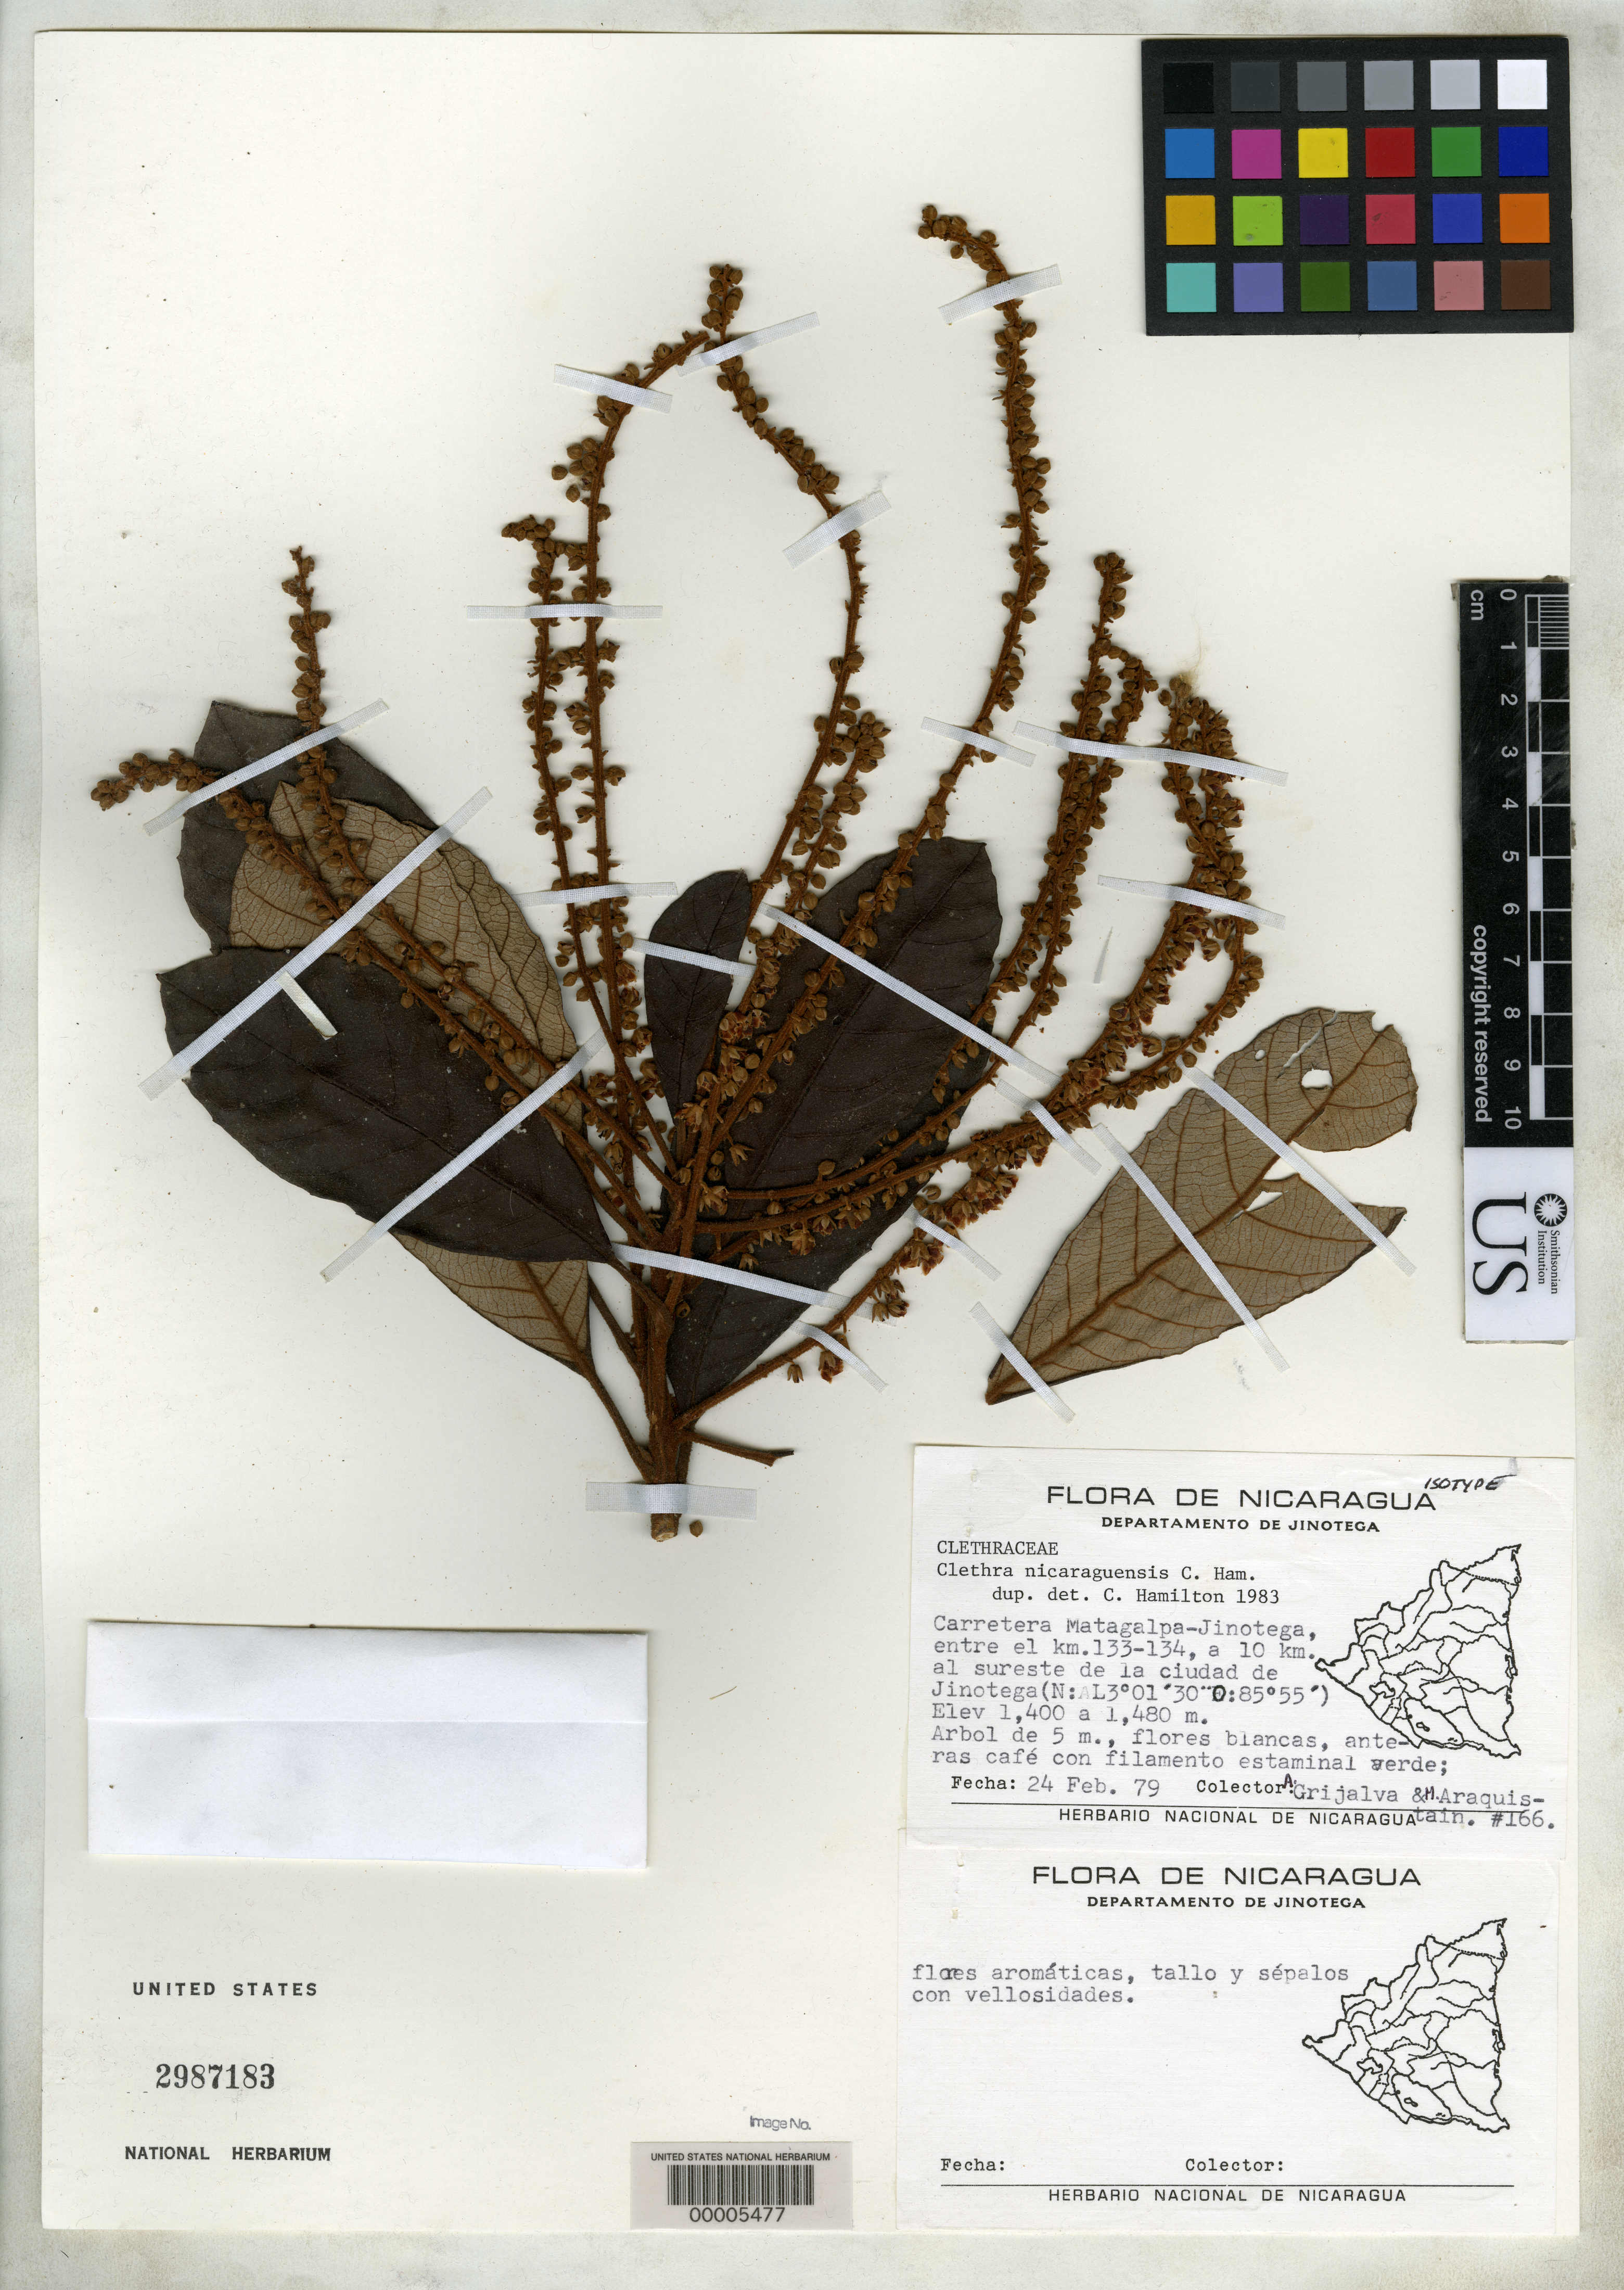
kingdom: Plantae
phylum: Tracheophyta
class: Magnoliopsida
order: Ericales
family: Clethraceae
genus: Clethra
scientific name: Clethra nicaraguensis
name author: C.W. Ham.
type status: Isotype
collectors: A. Grijalva & M. Araquistain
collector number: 166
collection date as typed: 24 Feb 1979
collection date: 1979-02-24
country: Nicaragua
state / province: Jinotega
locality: Matagalpa-Jinotega Hwy, ca. 10 km SE of Ciudad de Jinotega.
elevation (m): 1400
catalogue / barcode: US 2987183